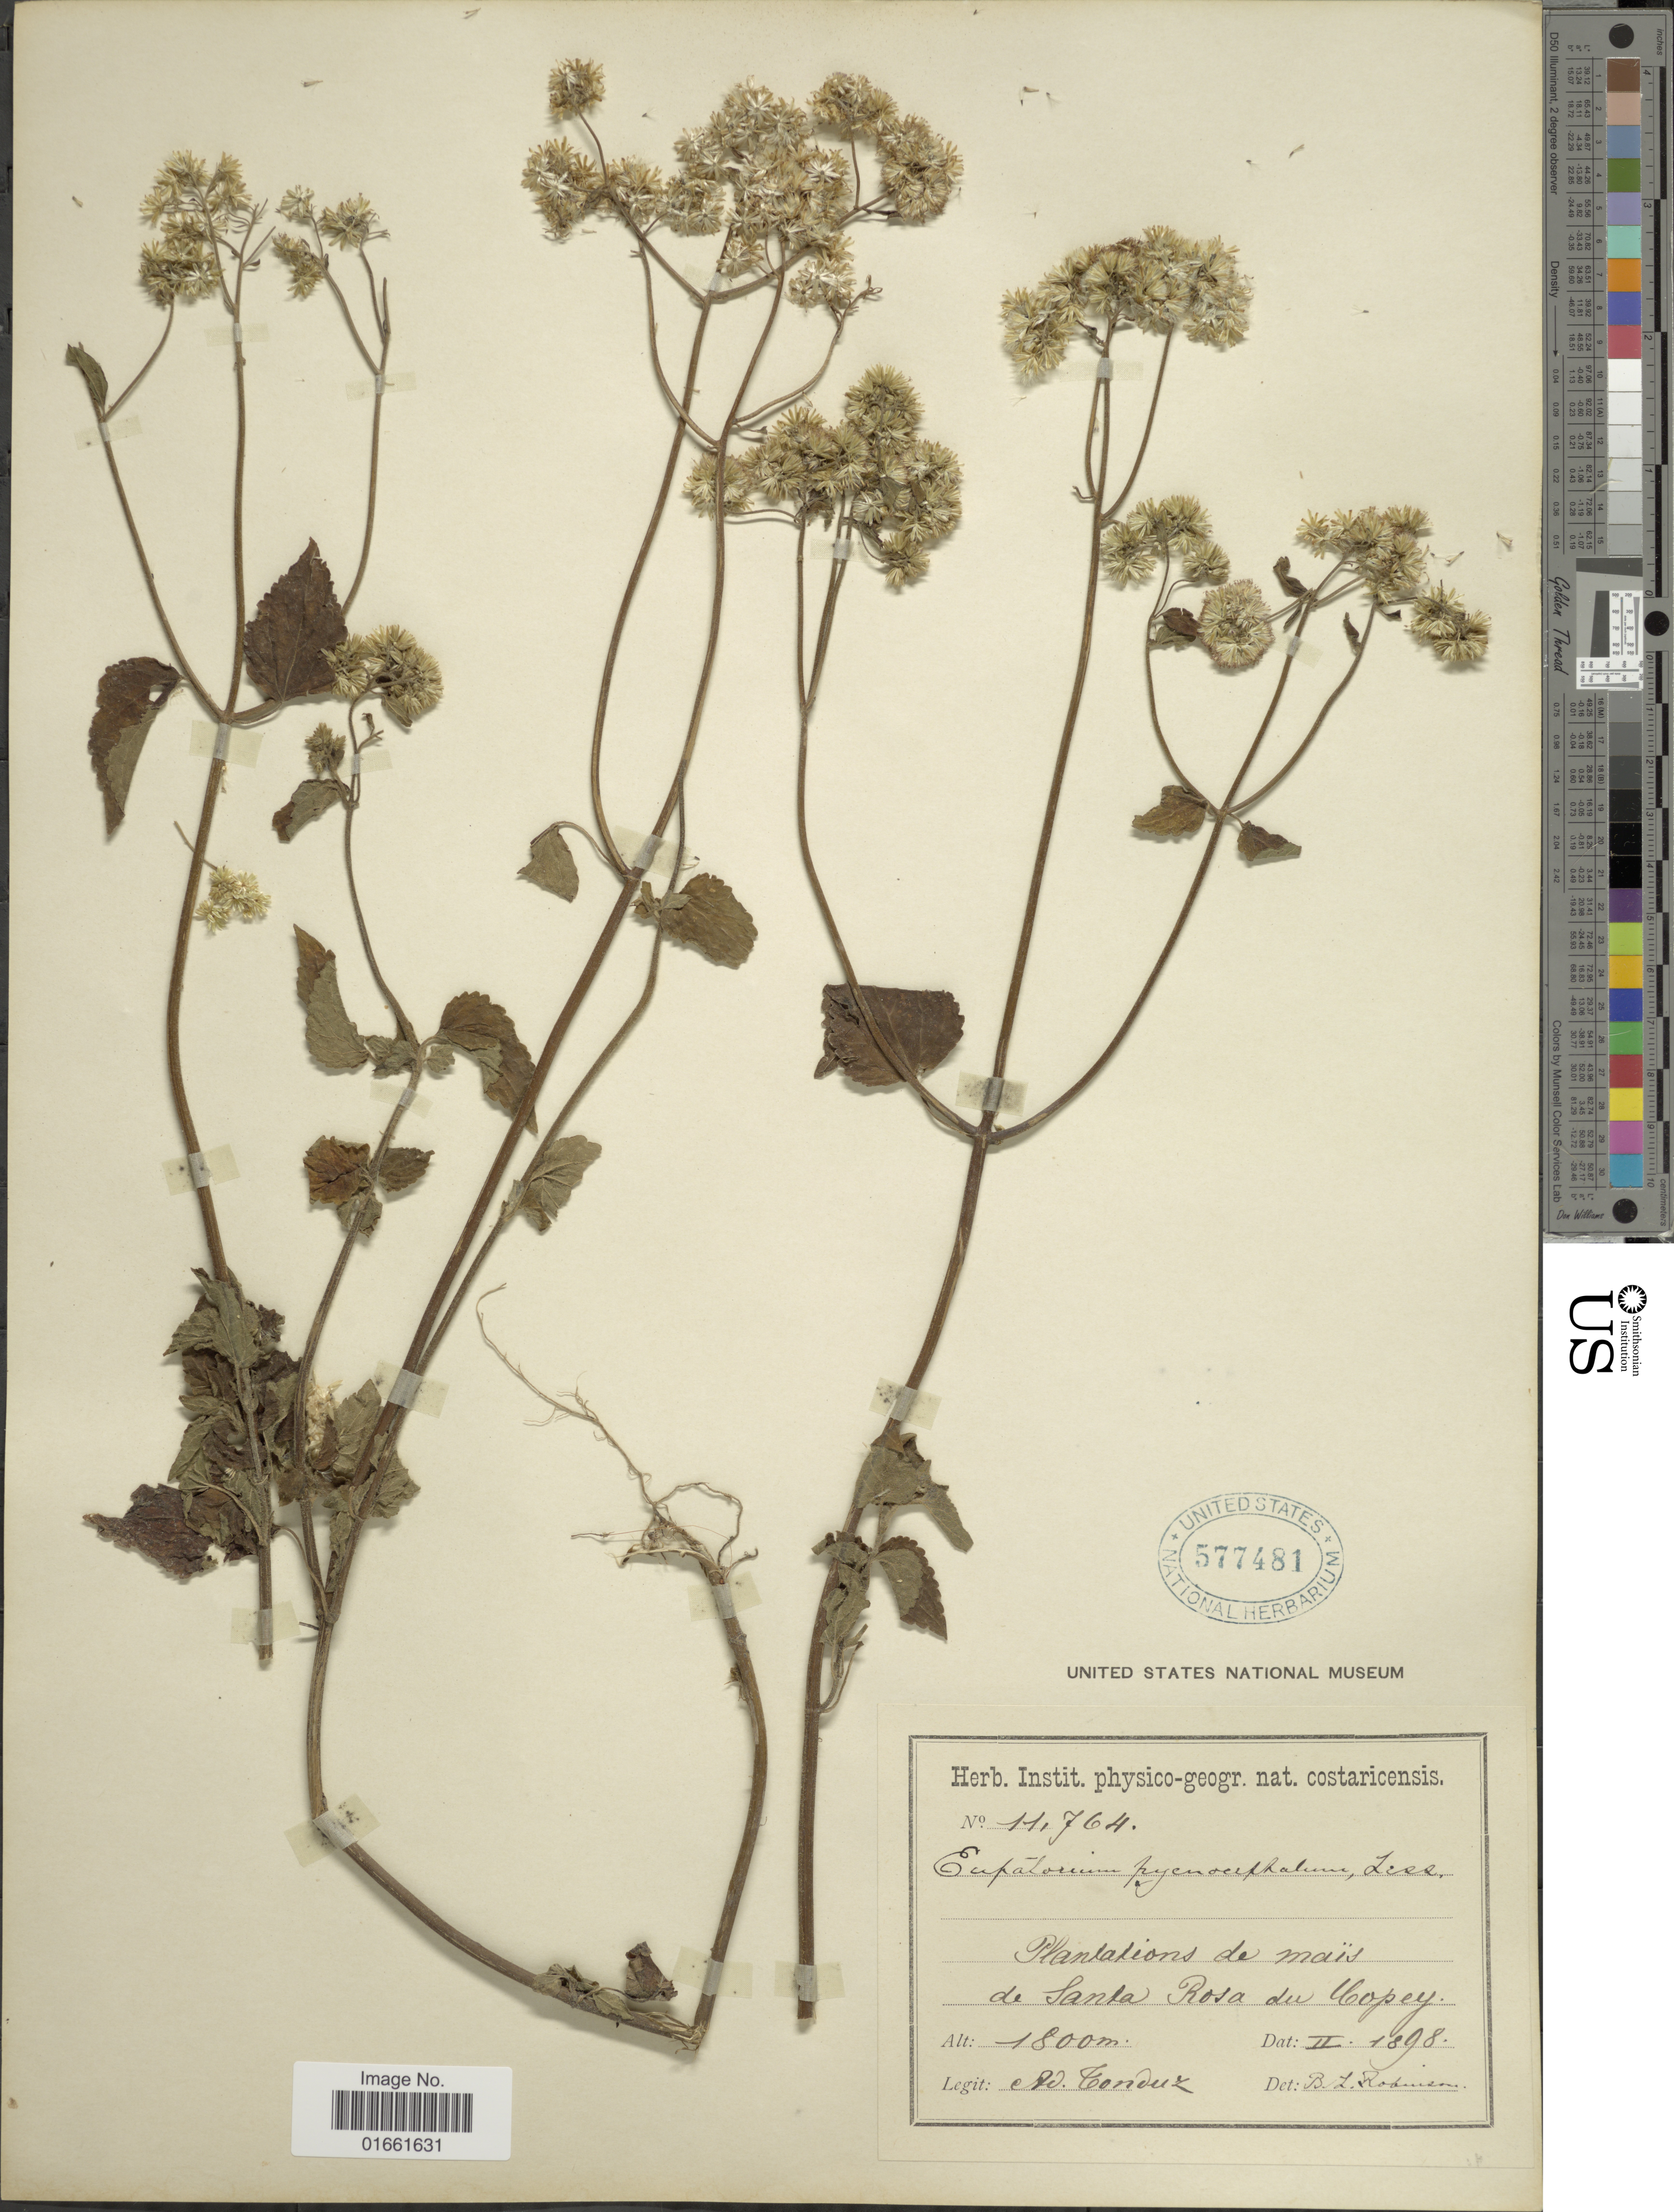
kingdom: Plantae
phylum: Tracheophyta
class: Magnoliopsida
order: Asterales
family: Asteraceae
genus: Fleischmannia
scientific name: Fleischmannia pratensis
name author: (Klatt) R.M. King & H. Rob.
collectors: A. Tonduz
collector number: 11764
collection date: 1898-02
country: Costa Rica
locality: Plantations de mais de Santa Rosa du Copey.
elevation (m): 1800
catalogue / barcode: US 577481